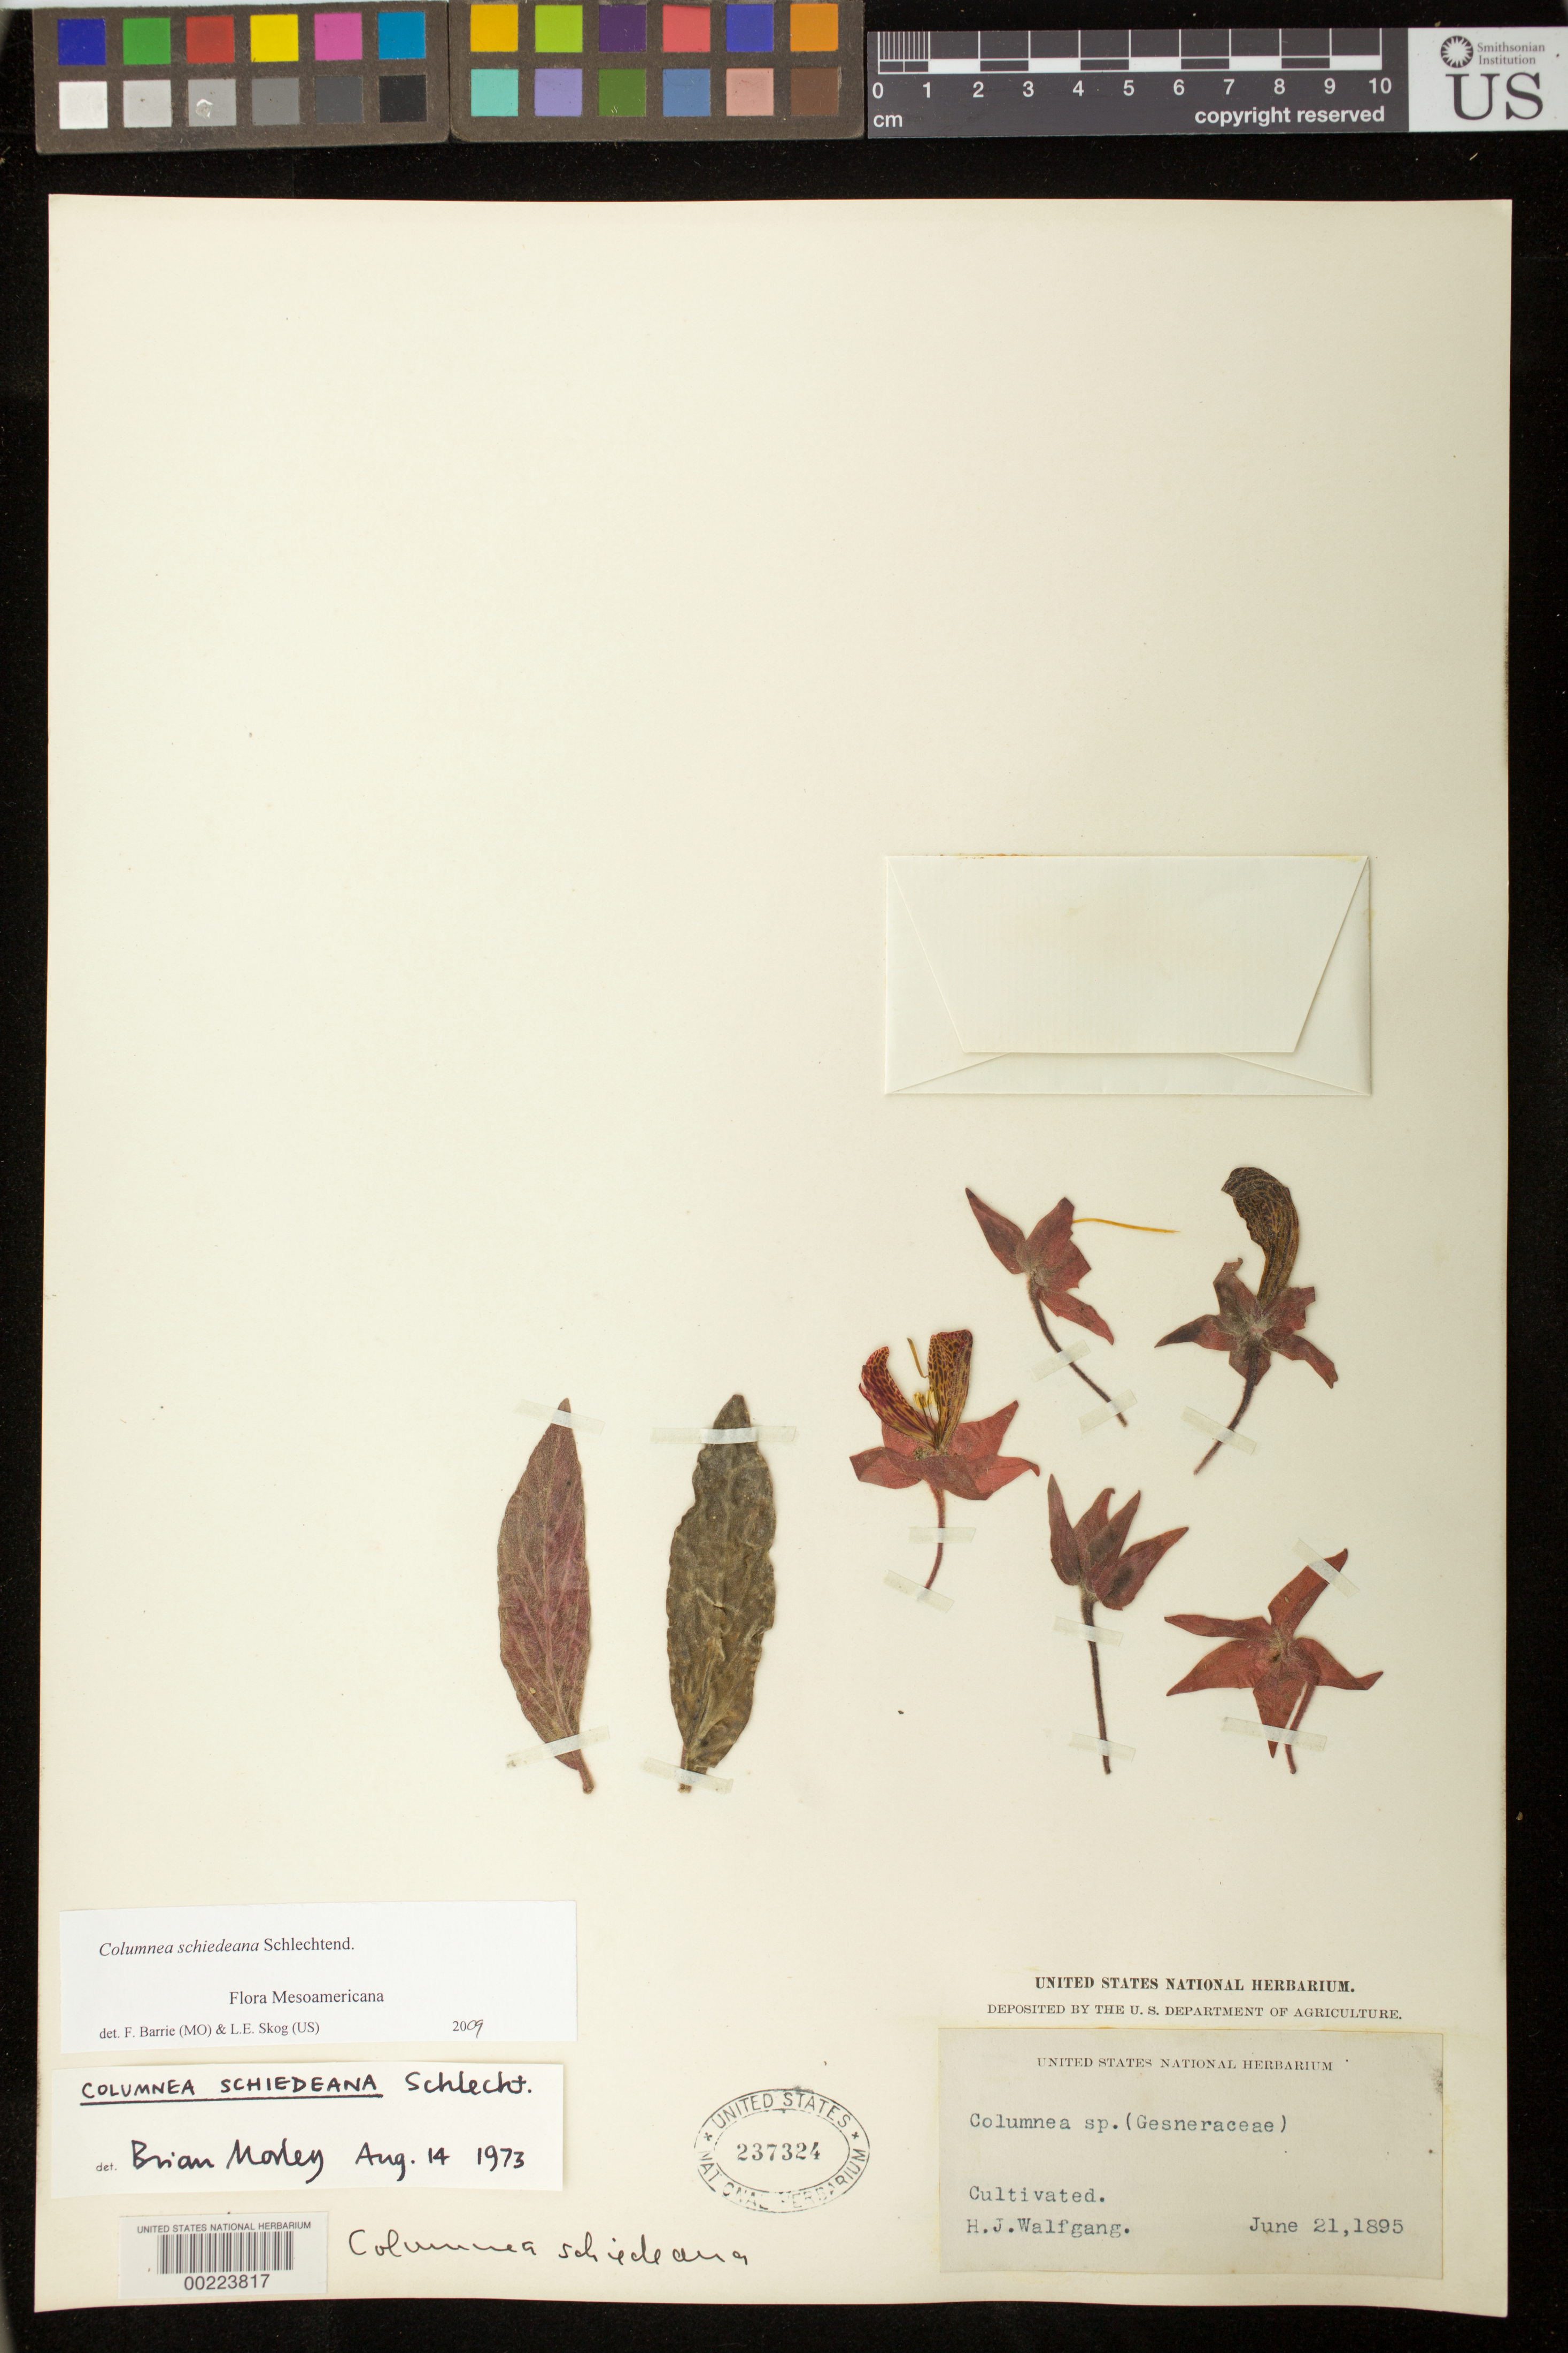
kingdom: Plantae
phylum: Tracheophyta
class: Magnoliopsida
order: Lamiales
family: Gesneriaceae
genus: Columnea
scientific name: Columnea schiedeana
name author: Schltdl.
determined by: Morley, B. D.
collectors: H. Wolfgang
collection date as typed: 21 Jun 1895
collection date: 1895-06-21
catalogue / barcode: US 237324